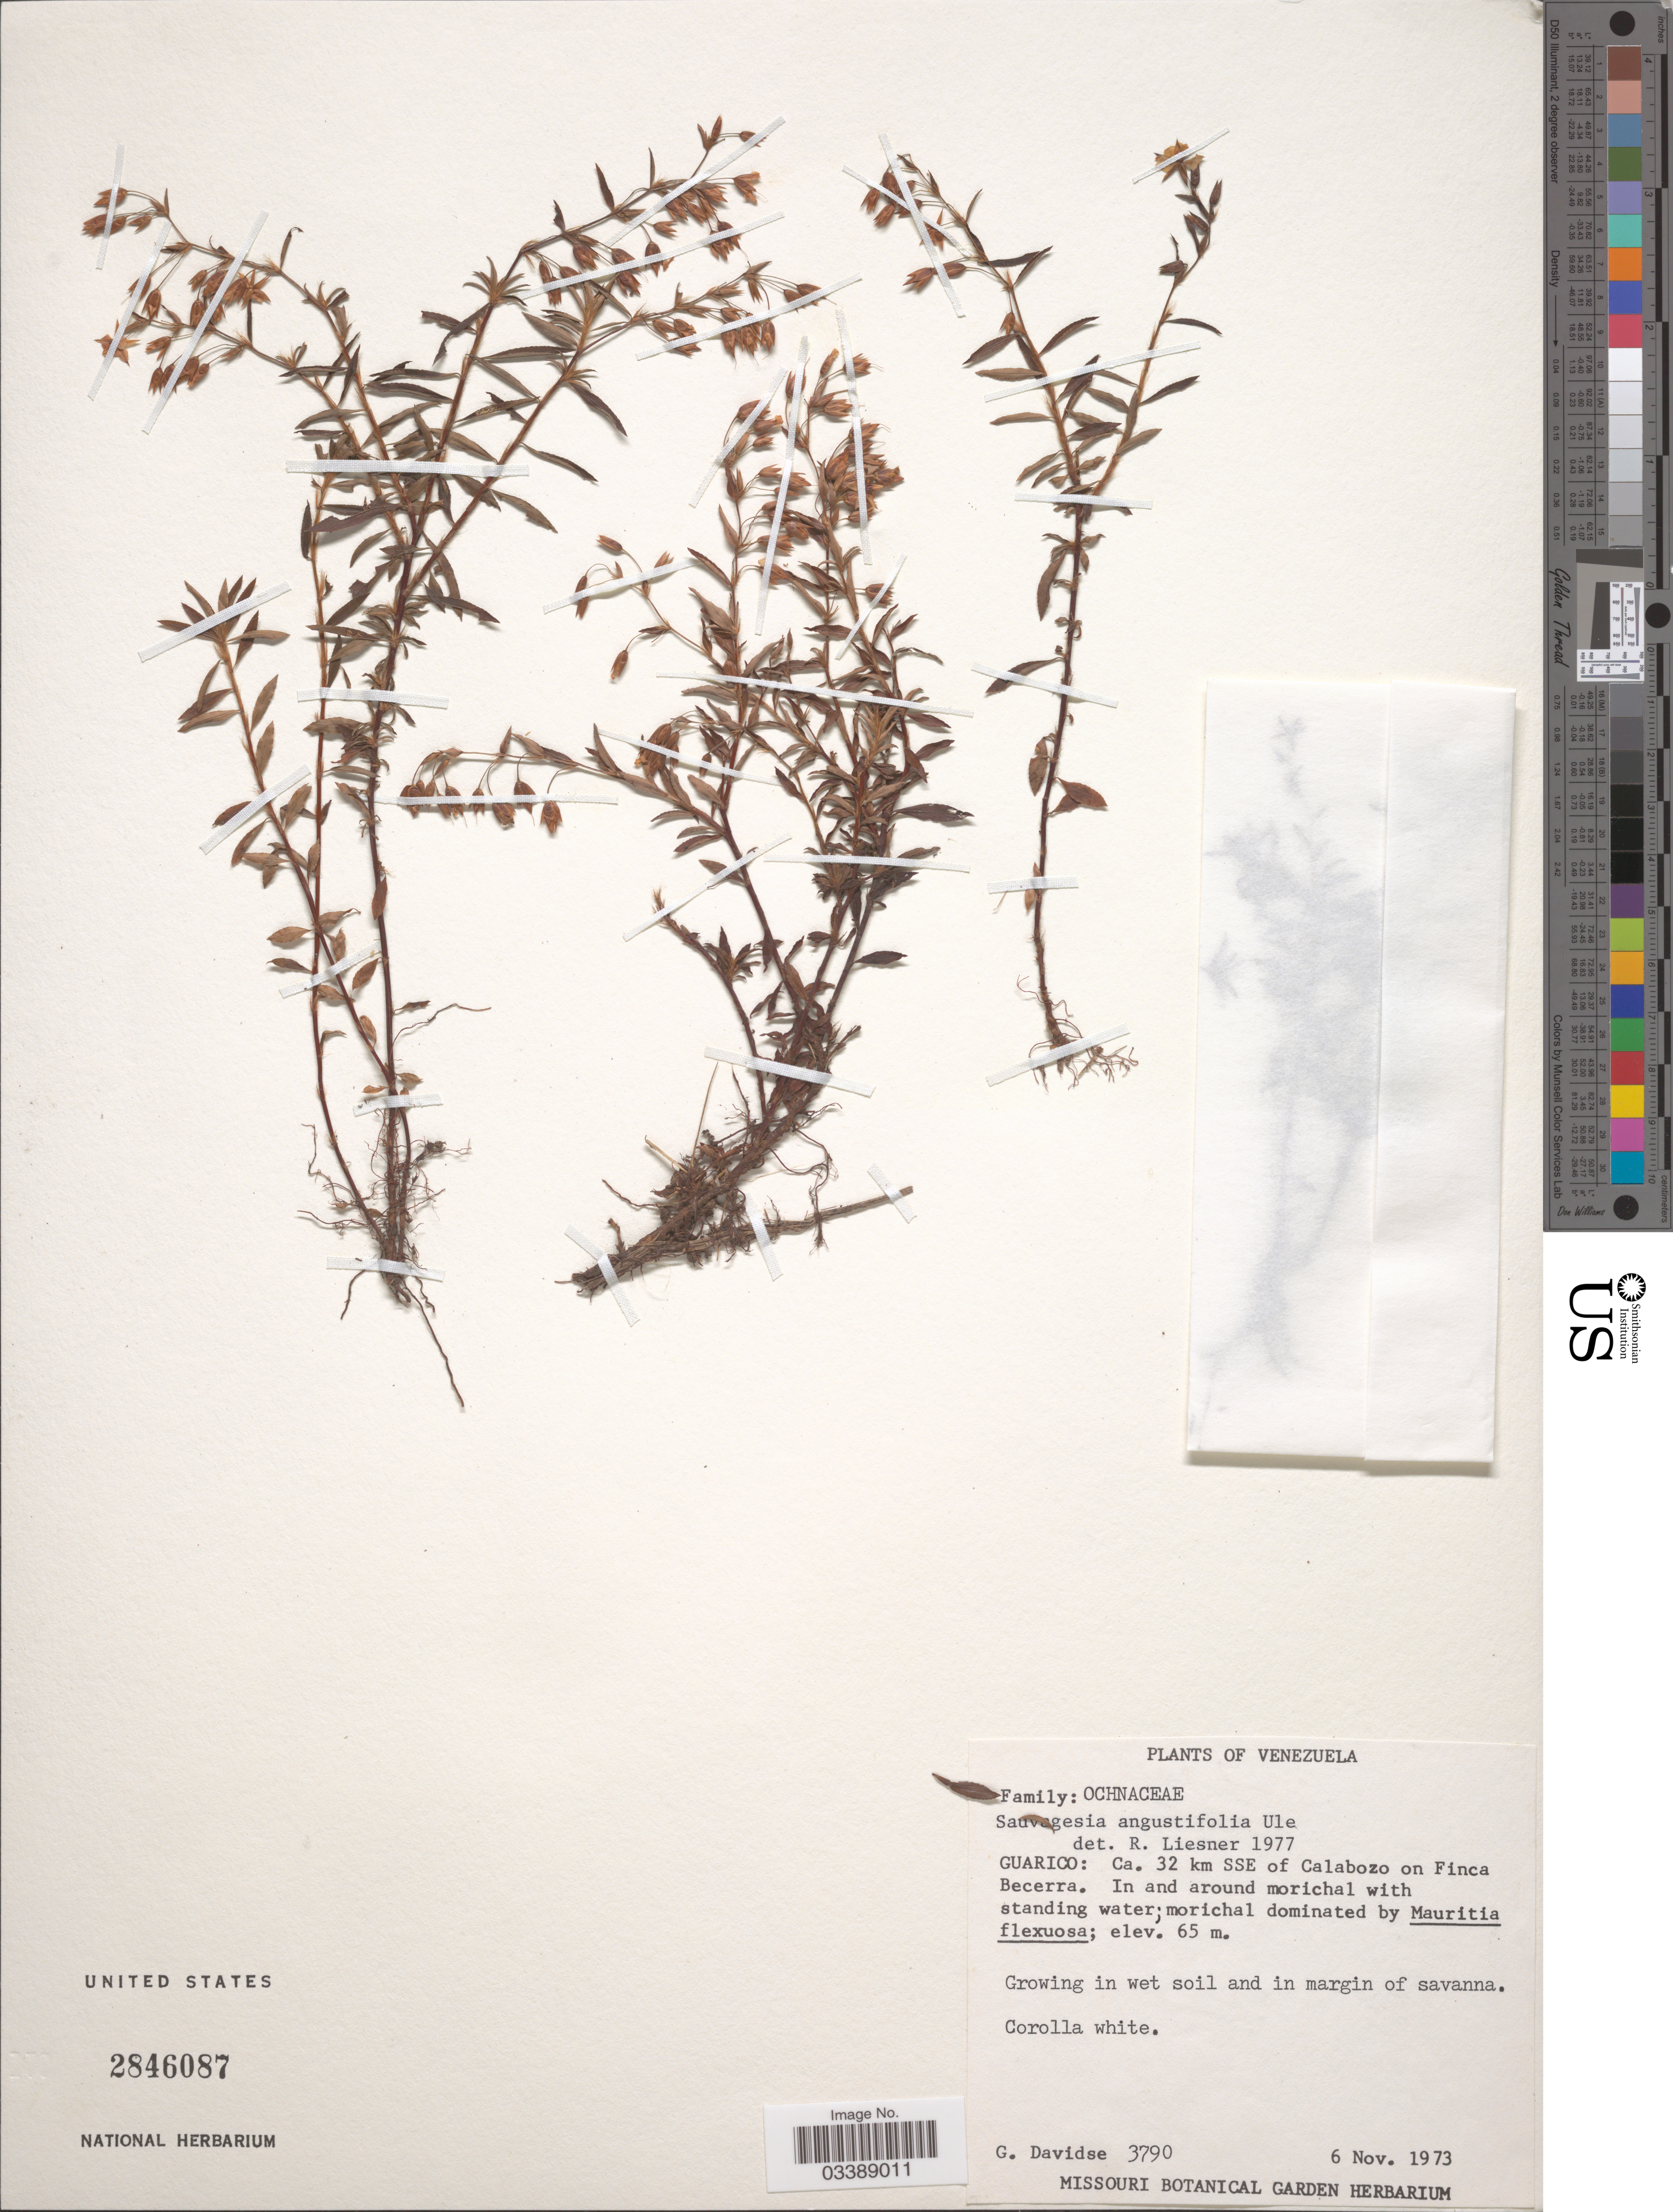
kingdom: Plantae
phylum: Tracheophyta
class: Magnoliopsida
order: Malpighiales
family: Ochnaceae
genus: Sauvagesia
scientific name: Sauvagesia angustifolia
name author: Ule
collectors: G. Davidse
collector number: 3790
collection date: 1973-11-06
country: Venezuela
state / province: Guárico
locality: Ca. 32 km SSE of Calabozo on Finca Becerra.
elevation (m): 65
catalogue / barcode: US 2846087